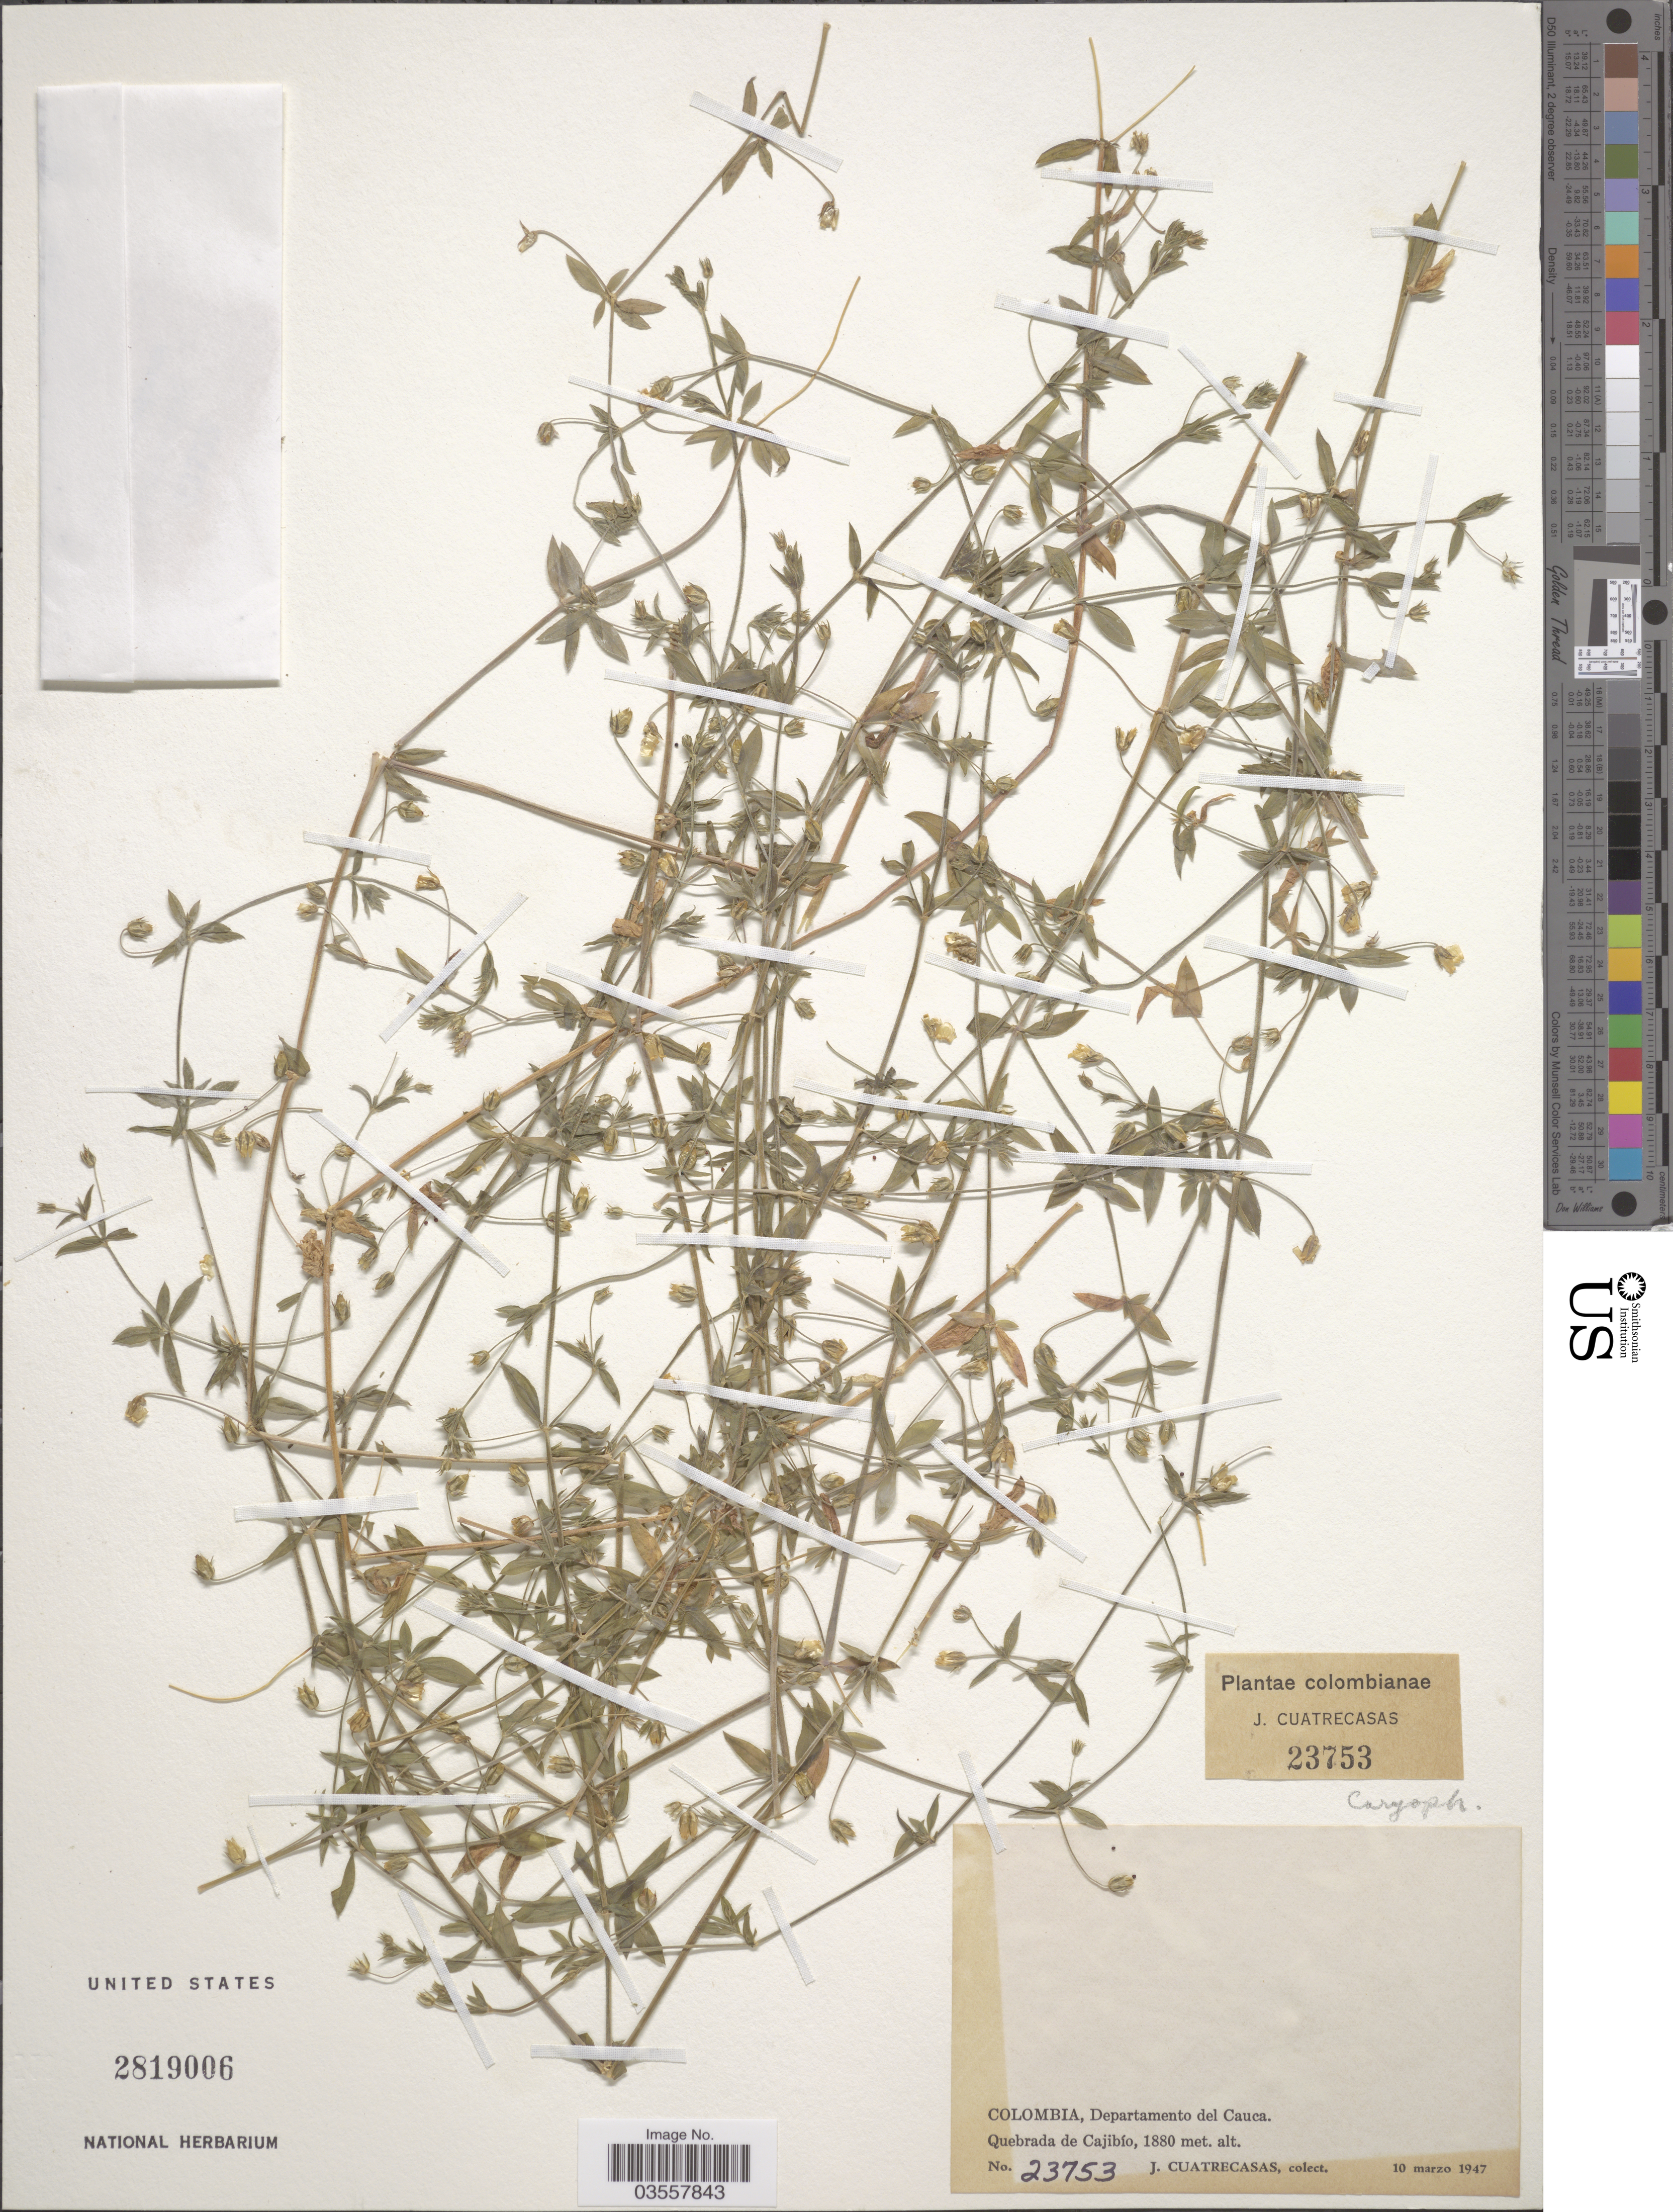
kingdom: Plantae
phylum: Tracheophyta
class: Magnoliopsida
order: Caryophyllales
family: Caryophyllaceae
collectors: J. Cuatrecasas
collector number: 23753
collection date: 1947-03-10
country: Colombia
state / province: Cauca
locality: Departamento del Cauca. Quebrada de Cajibío.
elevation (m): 1880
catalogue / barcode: US 2819006